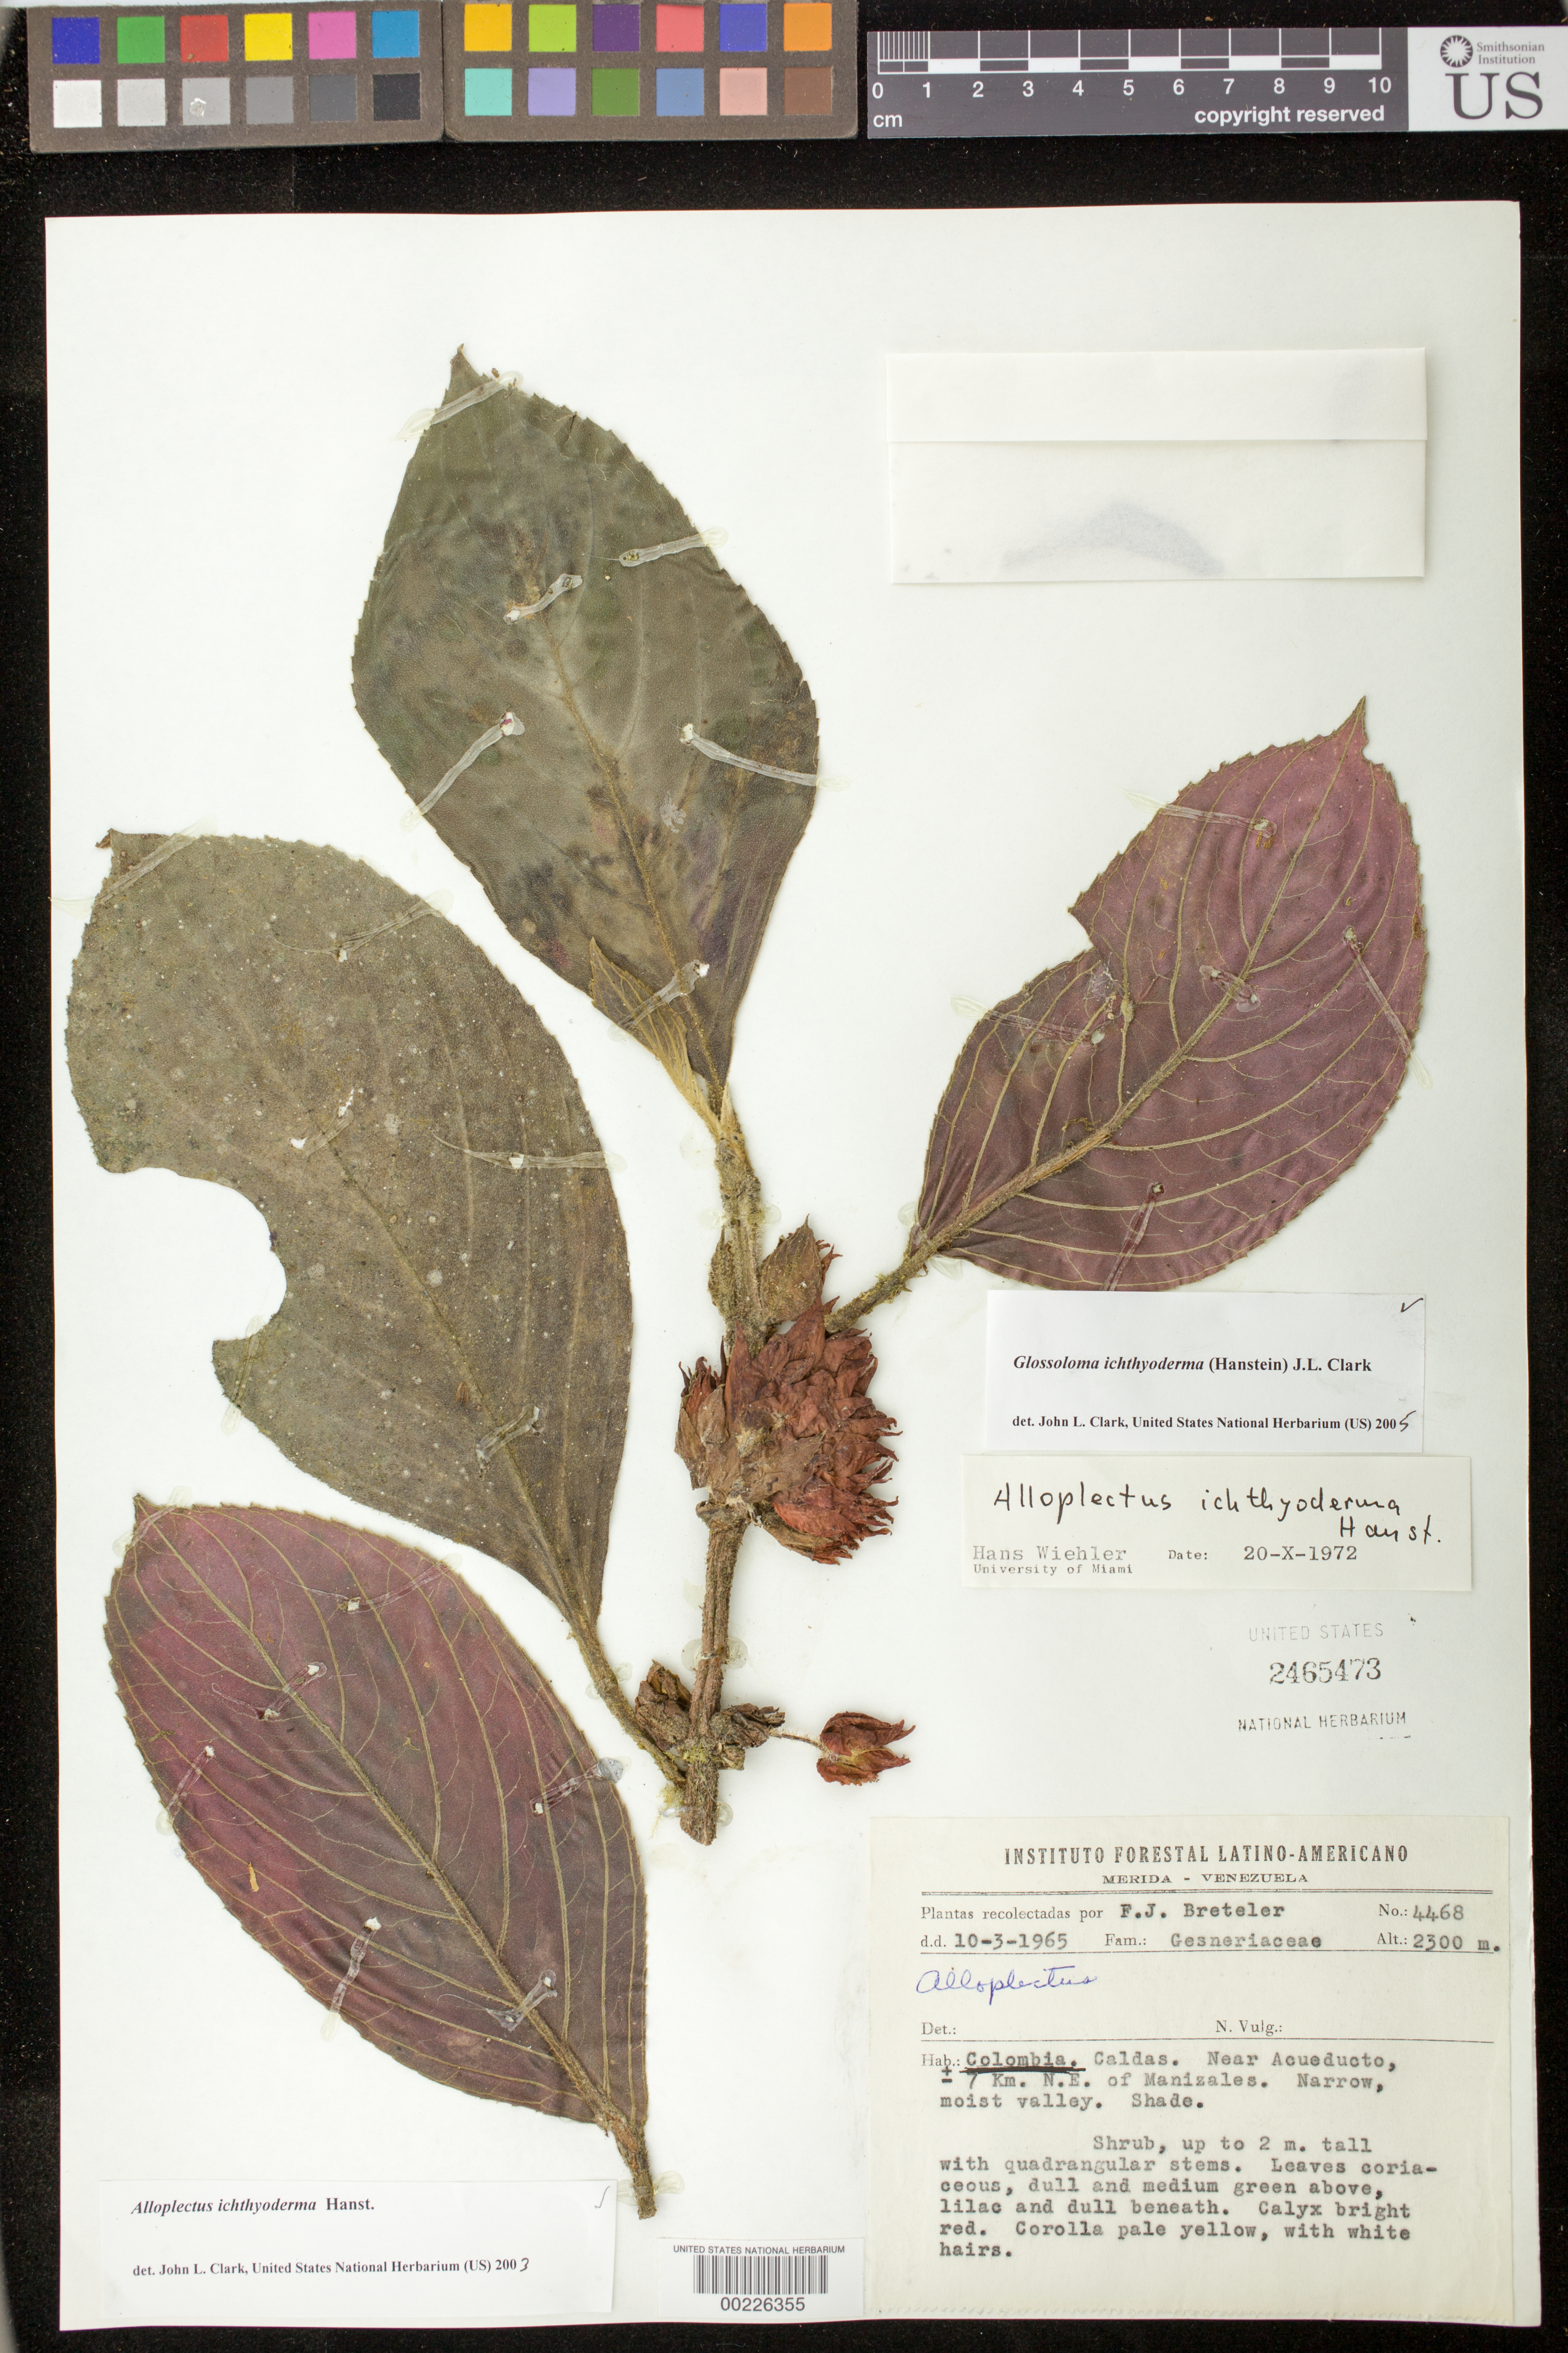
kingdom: Plantae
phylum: Tracheophyta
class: Magnoliopsida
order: Lamiales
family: Gesneriaceae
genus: Glossoloma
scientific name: Glossoloma ichthyoderma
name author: (Hanst.) J.L. Clark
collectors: F. J. Breteler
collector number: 4468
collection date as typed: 10 Mar 1965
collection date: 1965-03-10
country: Colombia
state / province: Caldas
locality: Near Acueducto, +/- 7 km NE of Manizales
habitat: Narrow, moist valley, shade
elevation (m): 2300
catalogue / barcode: US 2465473